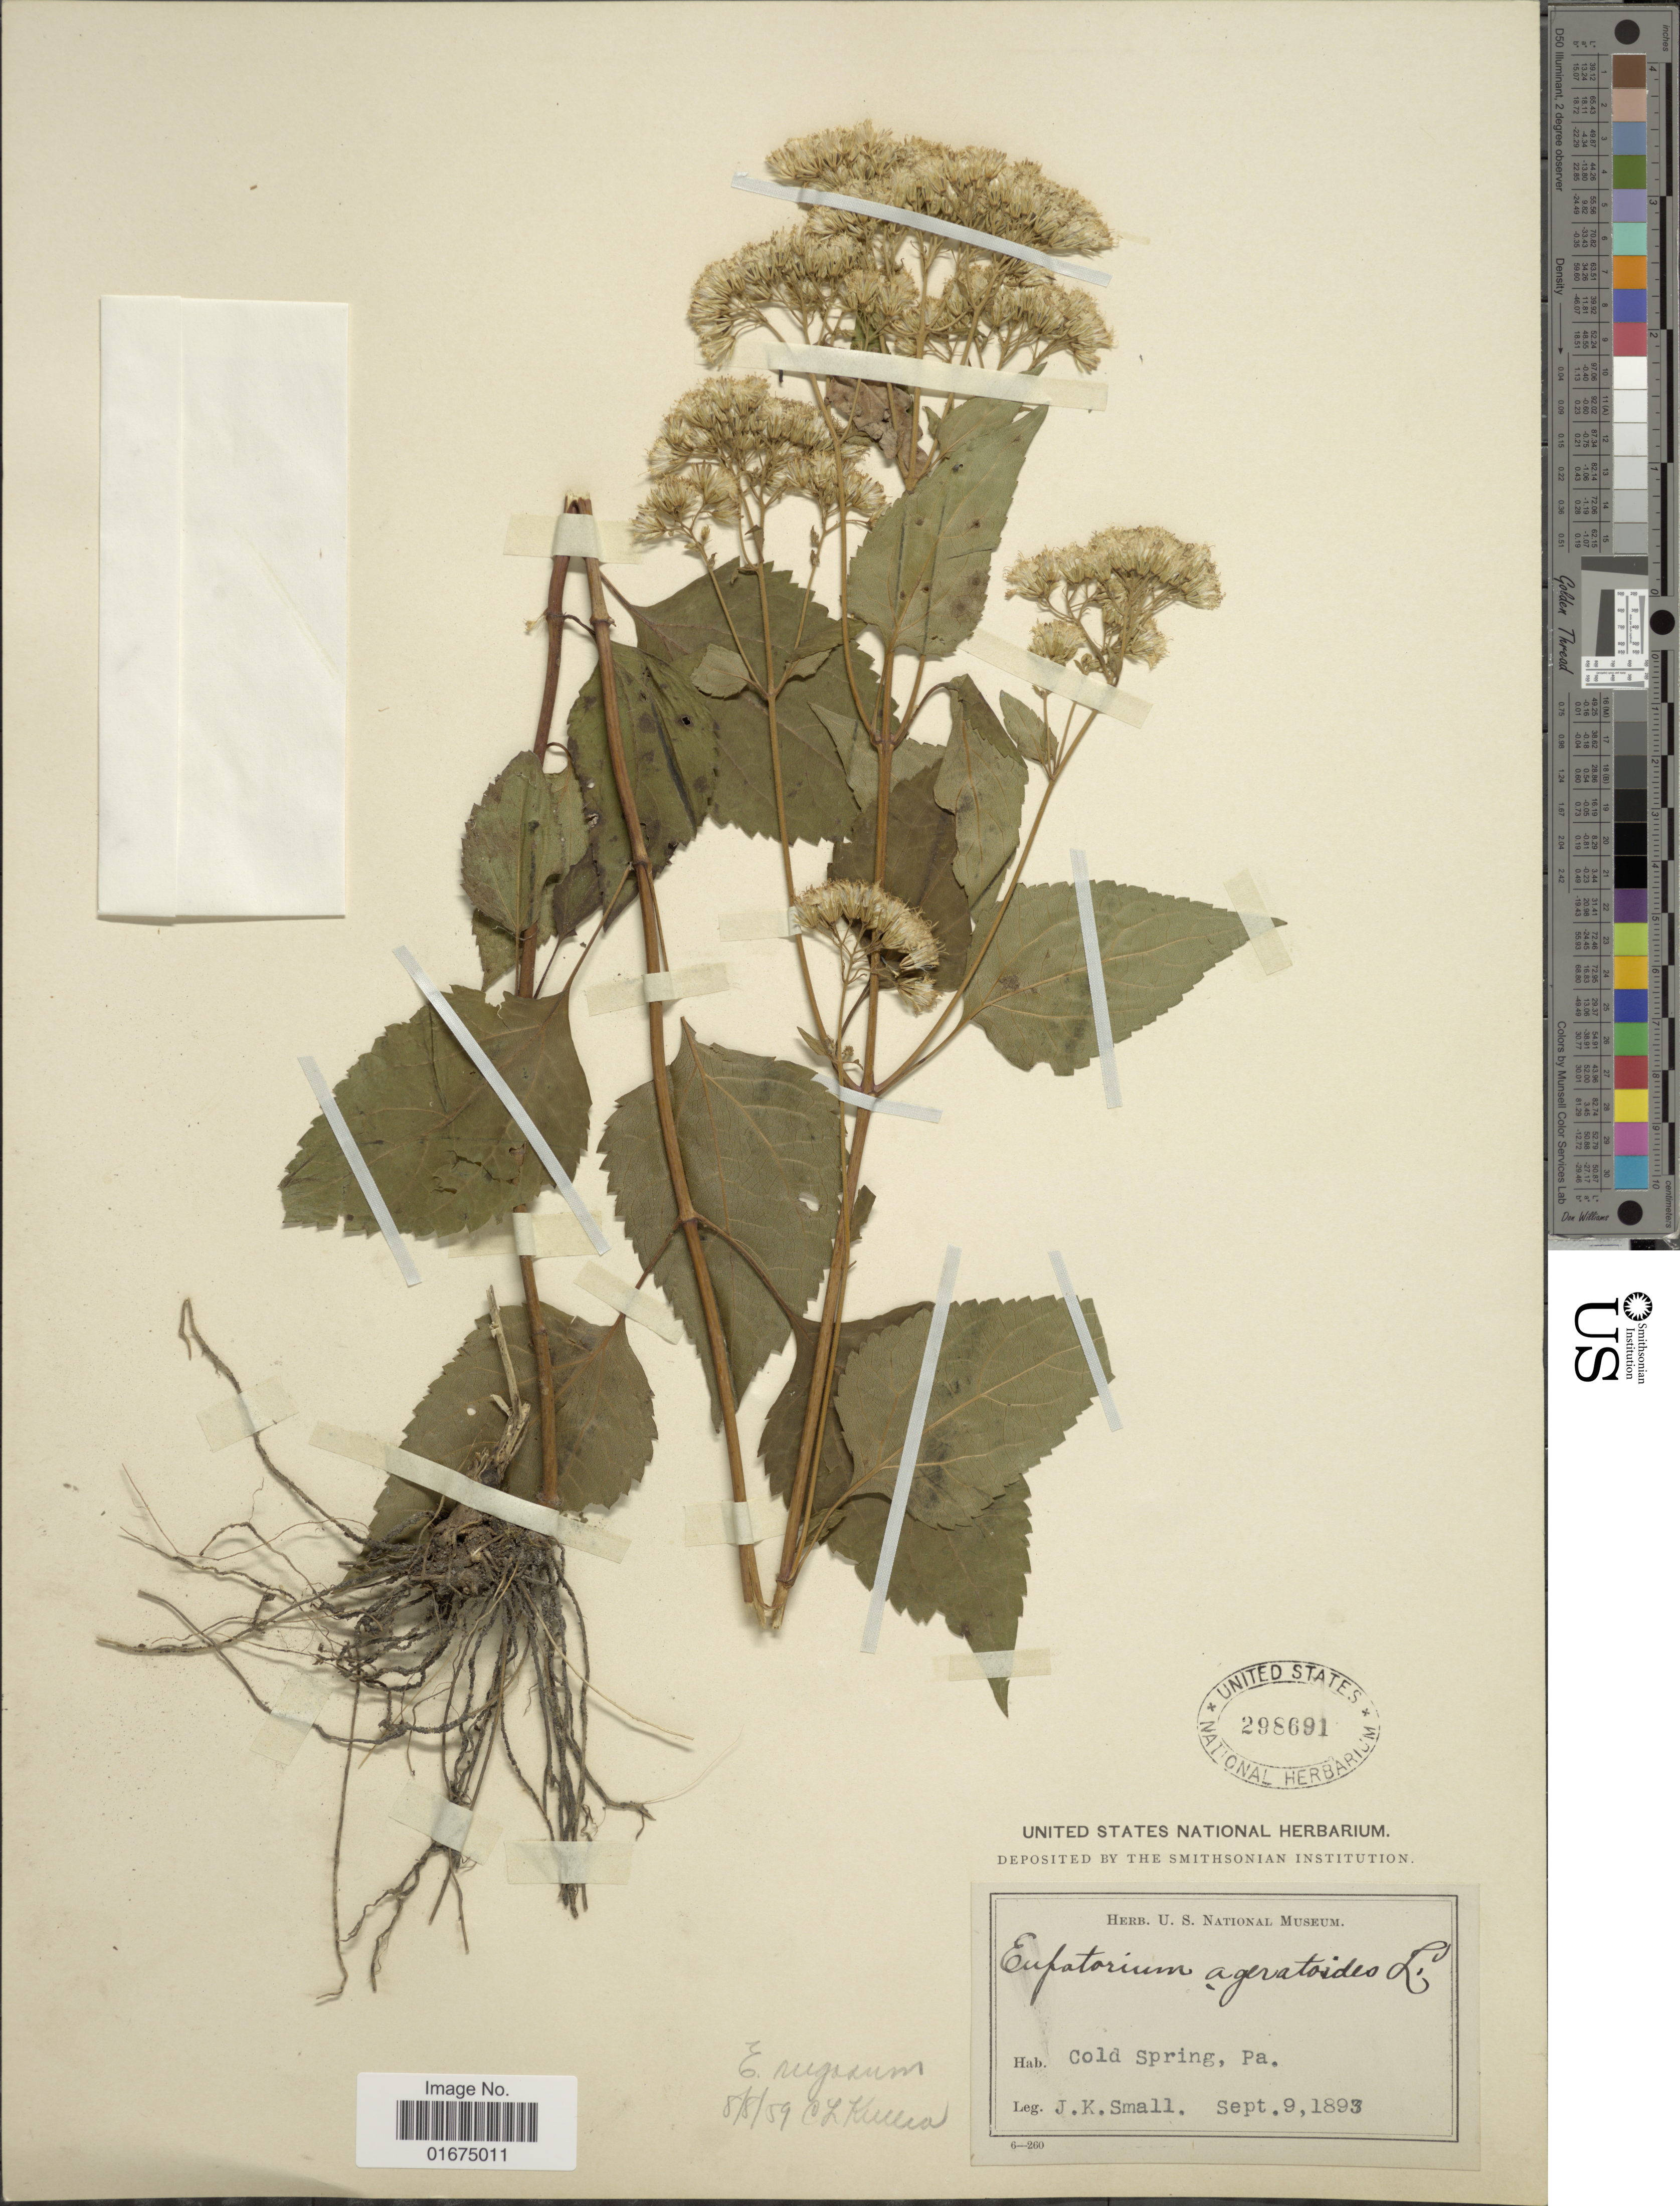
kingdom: Plantae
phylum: Tracheophyta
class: Magnoliopsida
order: Asterales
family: Asteraceae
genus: Ageratina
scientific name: Ageratina altissima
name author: (L.) R.M. King & H. Rob.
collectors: J. K. Small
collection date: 1893-09-09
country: United States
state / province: Pennsylvania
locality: Cold Spring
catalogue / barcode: US 298691